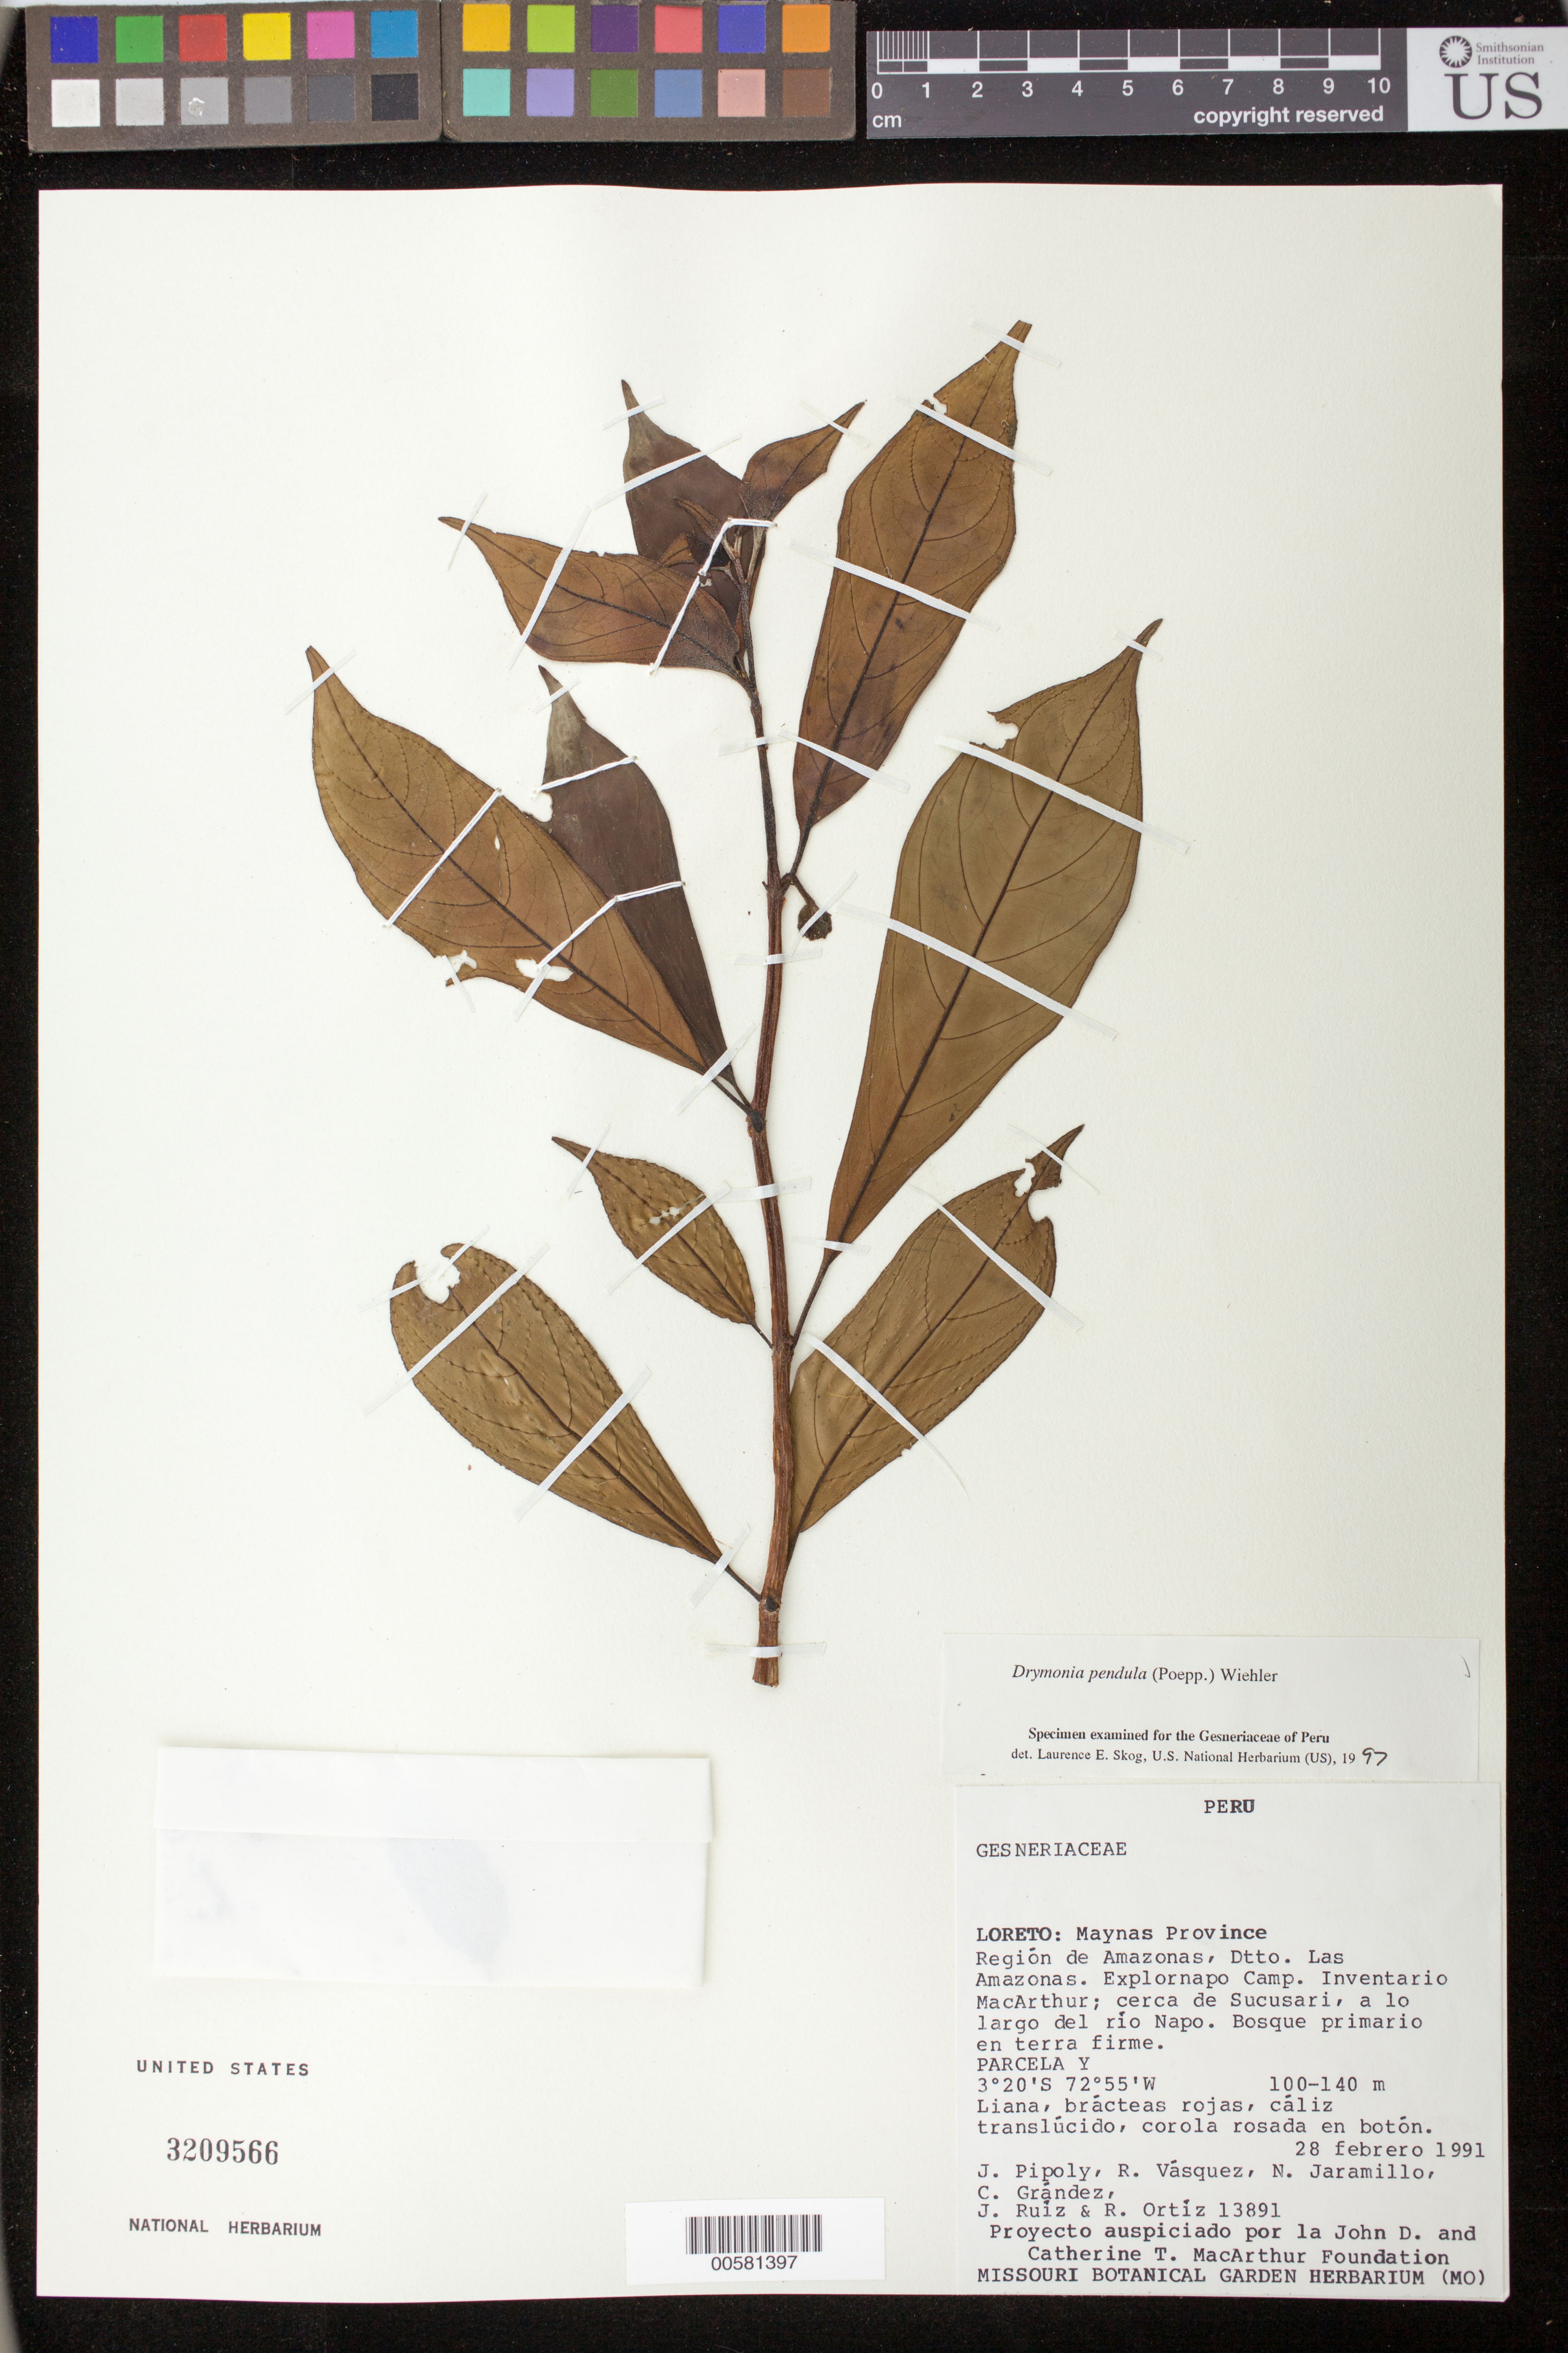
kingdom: Plantae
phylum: Tracheophyta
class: Magnoliopsida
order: Lamiales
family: Gesneriaceae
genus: Drymonia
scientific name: Drymonia pendula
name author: (Poepp.) Wiehler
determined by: Skog, Laurence E.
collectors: J. J. Pipoly & et al.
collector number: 13891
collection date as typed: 28 Feb 1991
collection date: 1991-02-28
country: Peru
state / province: Loreto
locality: Prov. Maynas, Dtto. Las Amazonas, región de Amazonas; Explornapo Camp, Inventario MacArthur, cerca de Sucusari, a lo largo del río Napo, Parcela Y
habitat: Bosque primario en terra firme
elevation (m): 100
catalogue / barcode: US 3209566